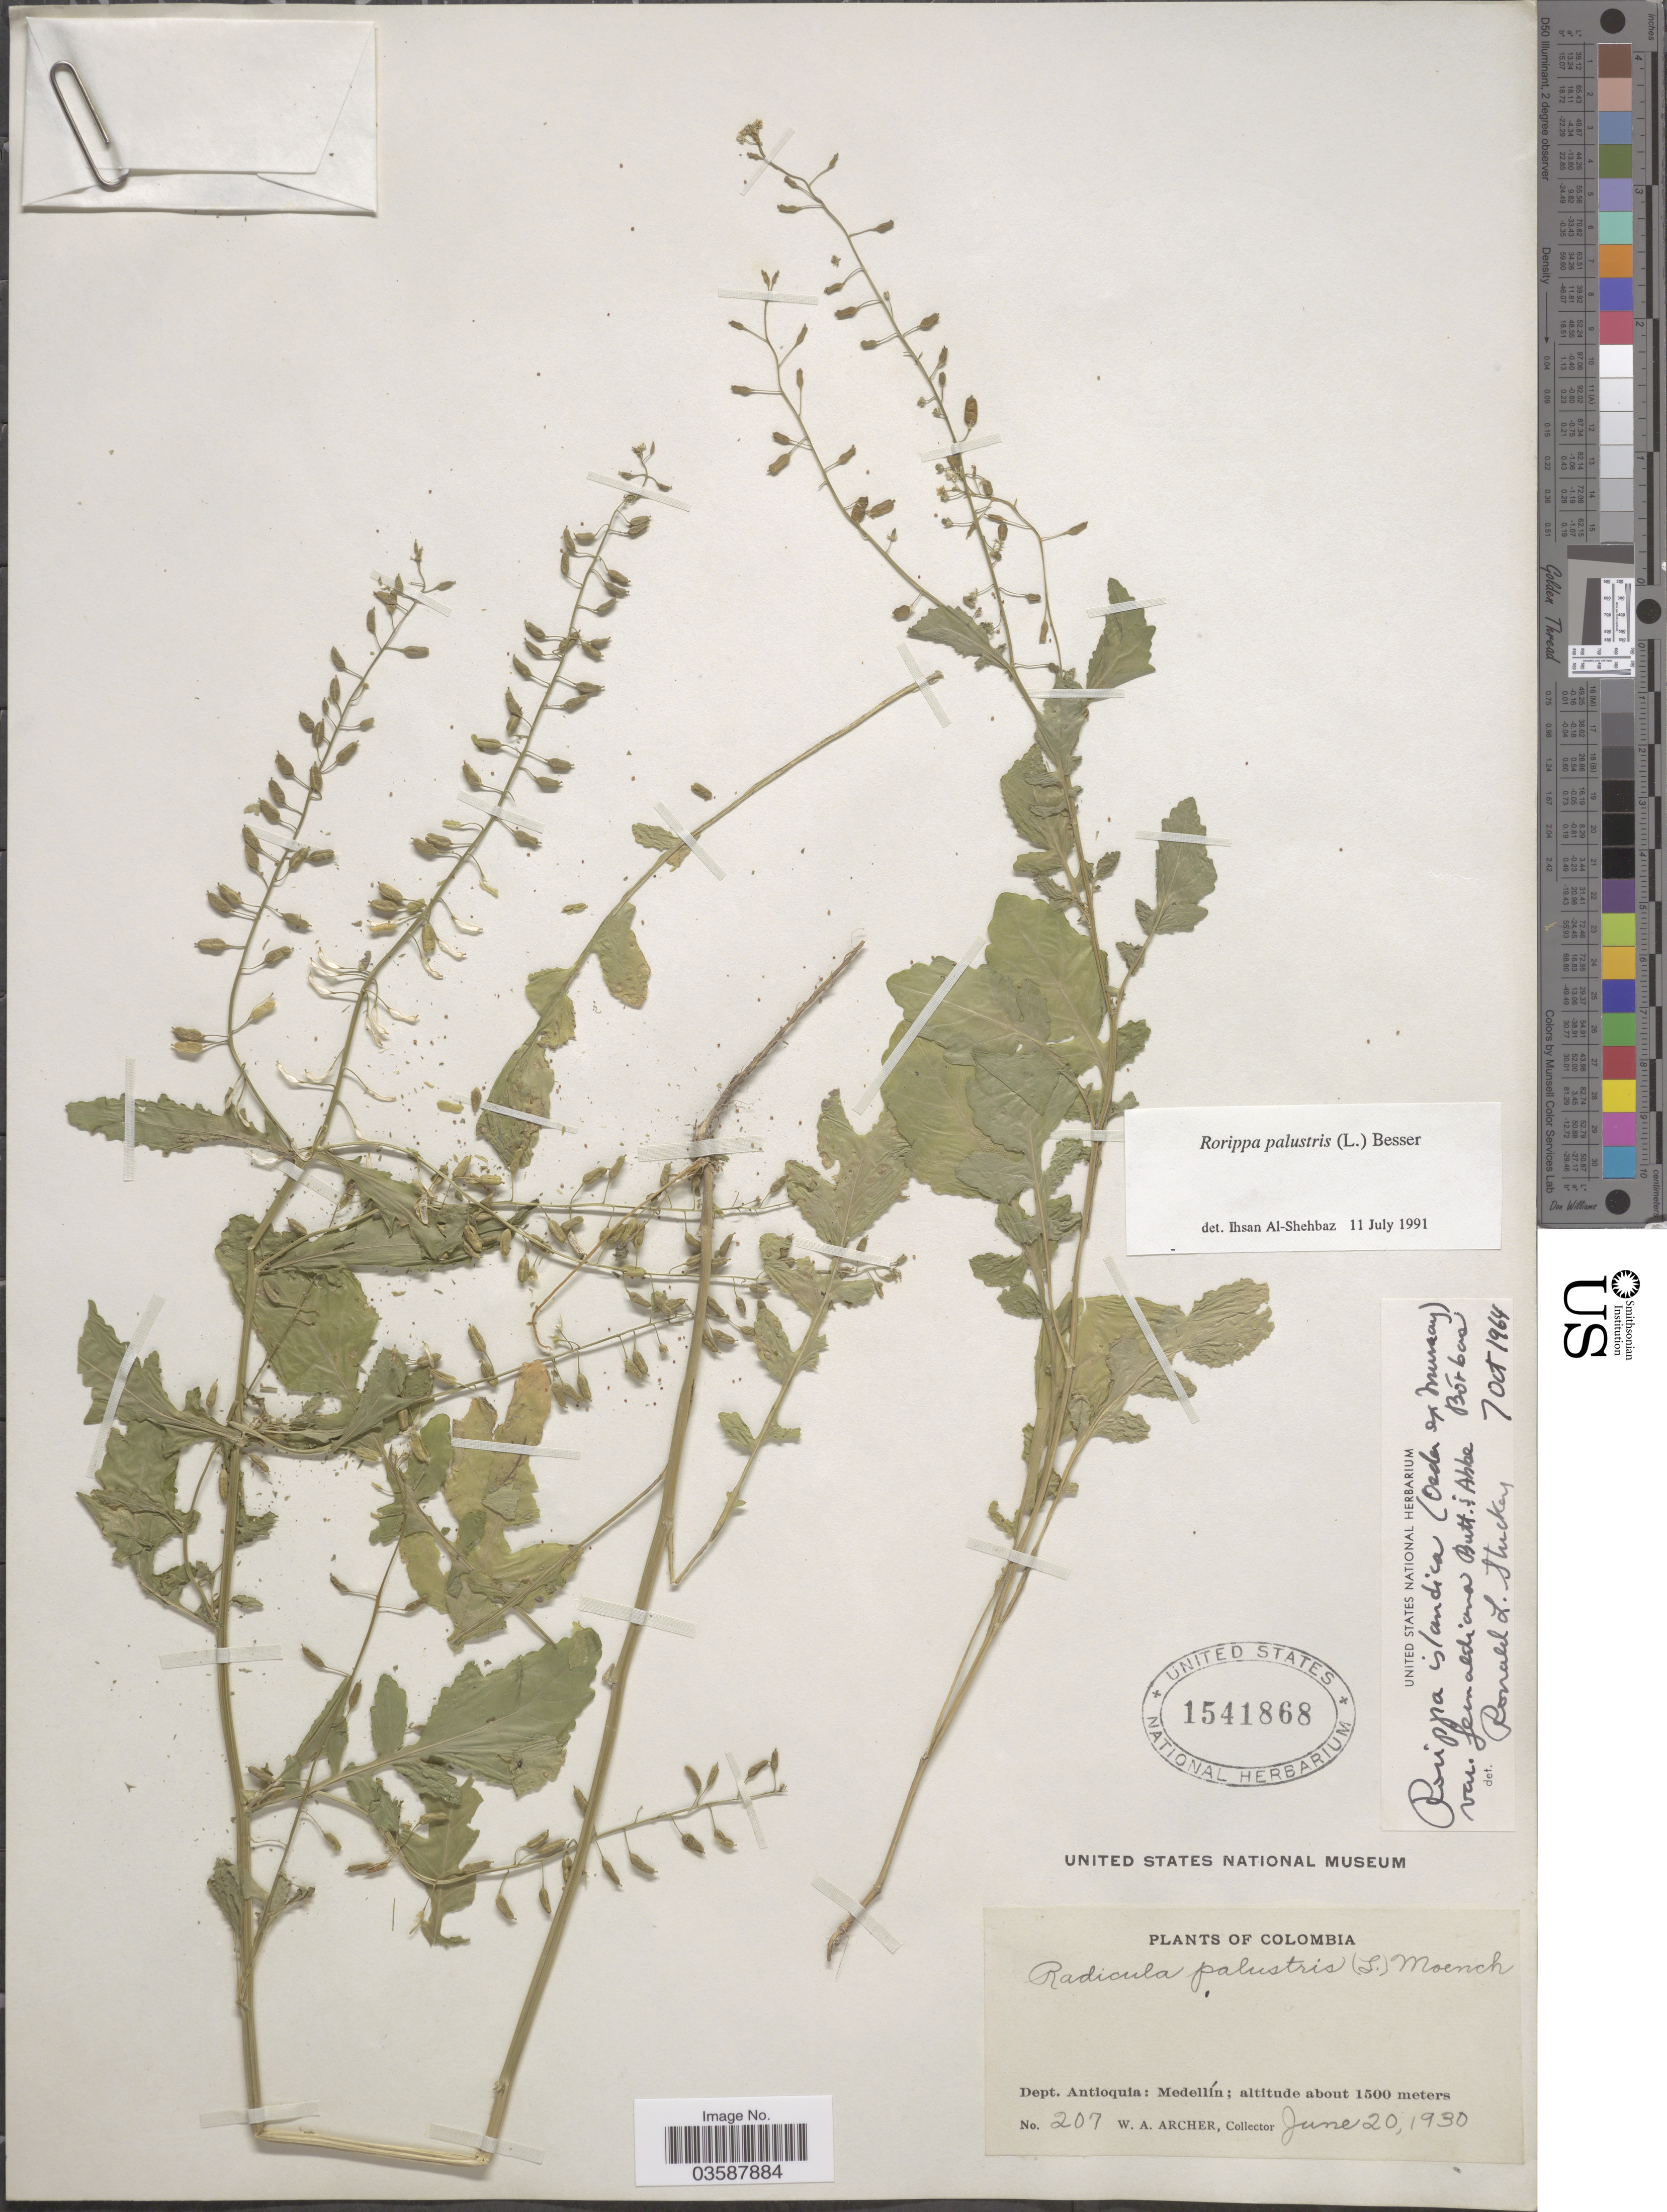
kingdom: Plantae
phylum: Tracheophyta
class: Magnoliopsida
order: Brassicales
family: Brassicaceae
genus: Rorippa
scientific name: Rorippa palustris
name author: (L.) Besser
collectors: W. Archer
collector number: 207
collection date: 1930-06-20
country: Colombia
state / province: Antioquia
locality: Dept. Antioquia: Medellín.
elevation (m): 1500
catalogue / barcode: US 1541868